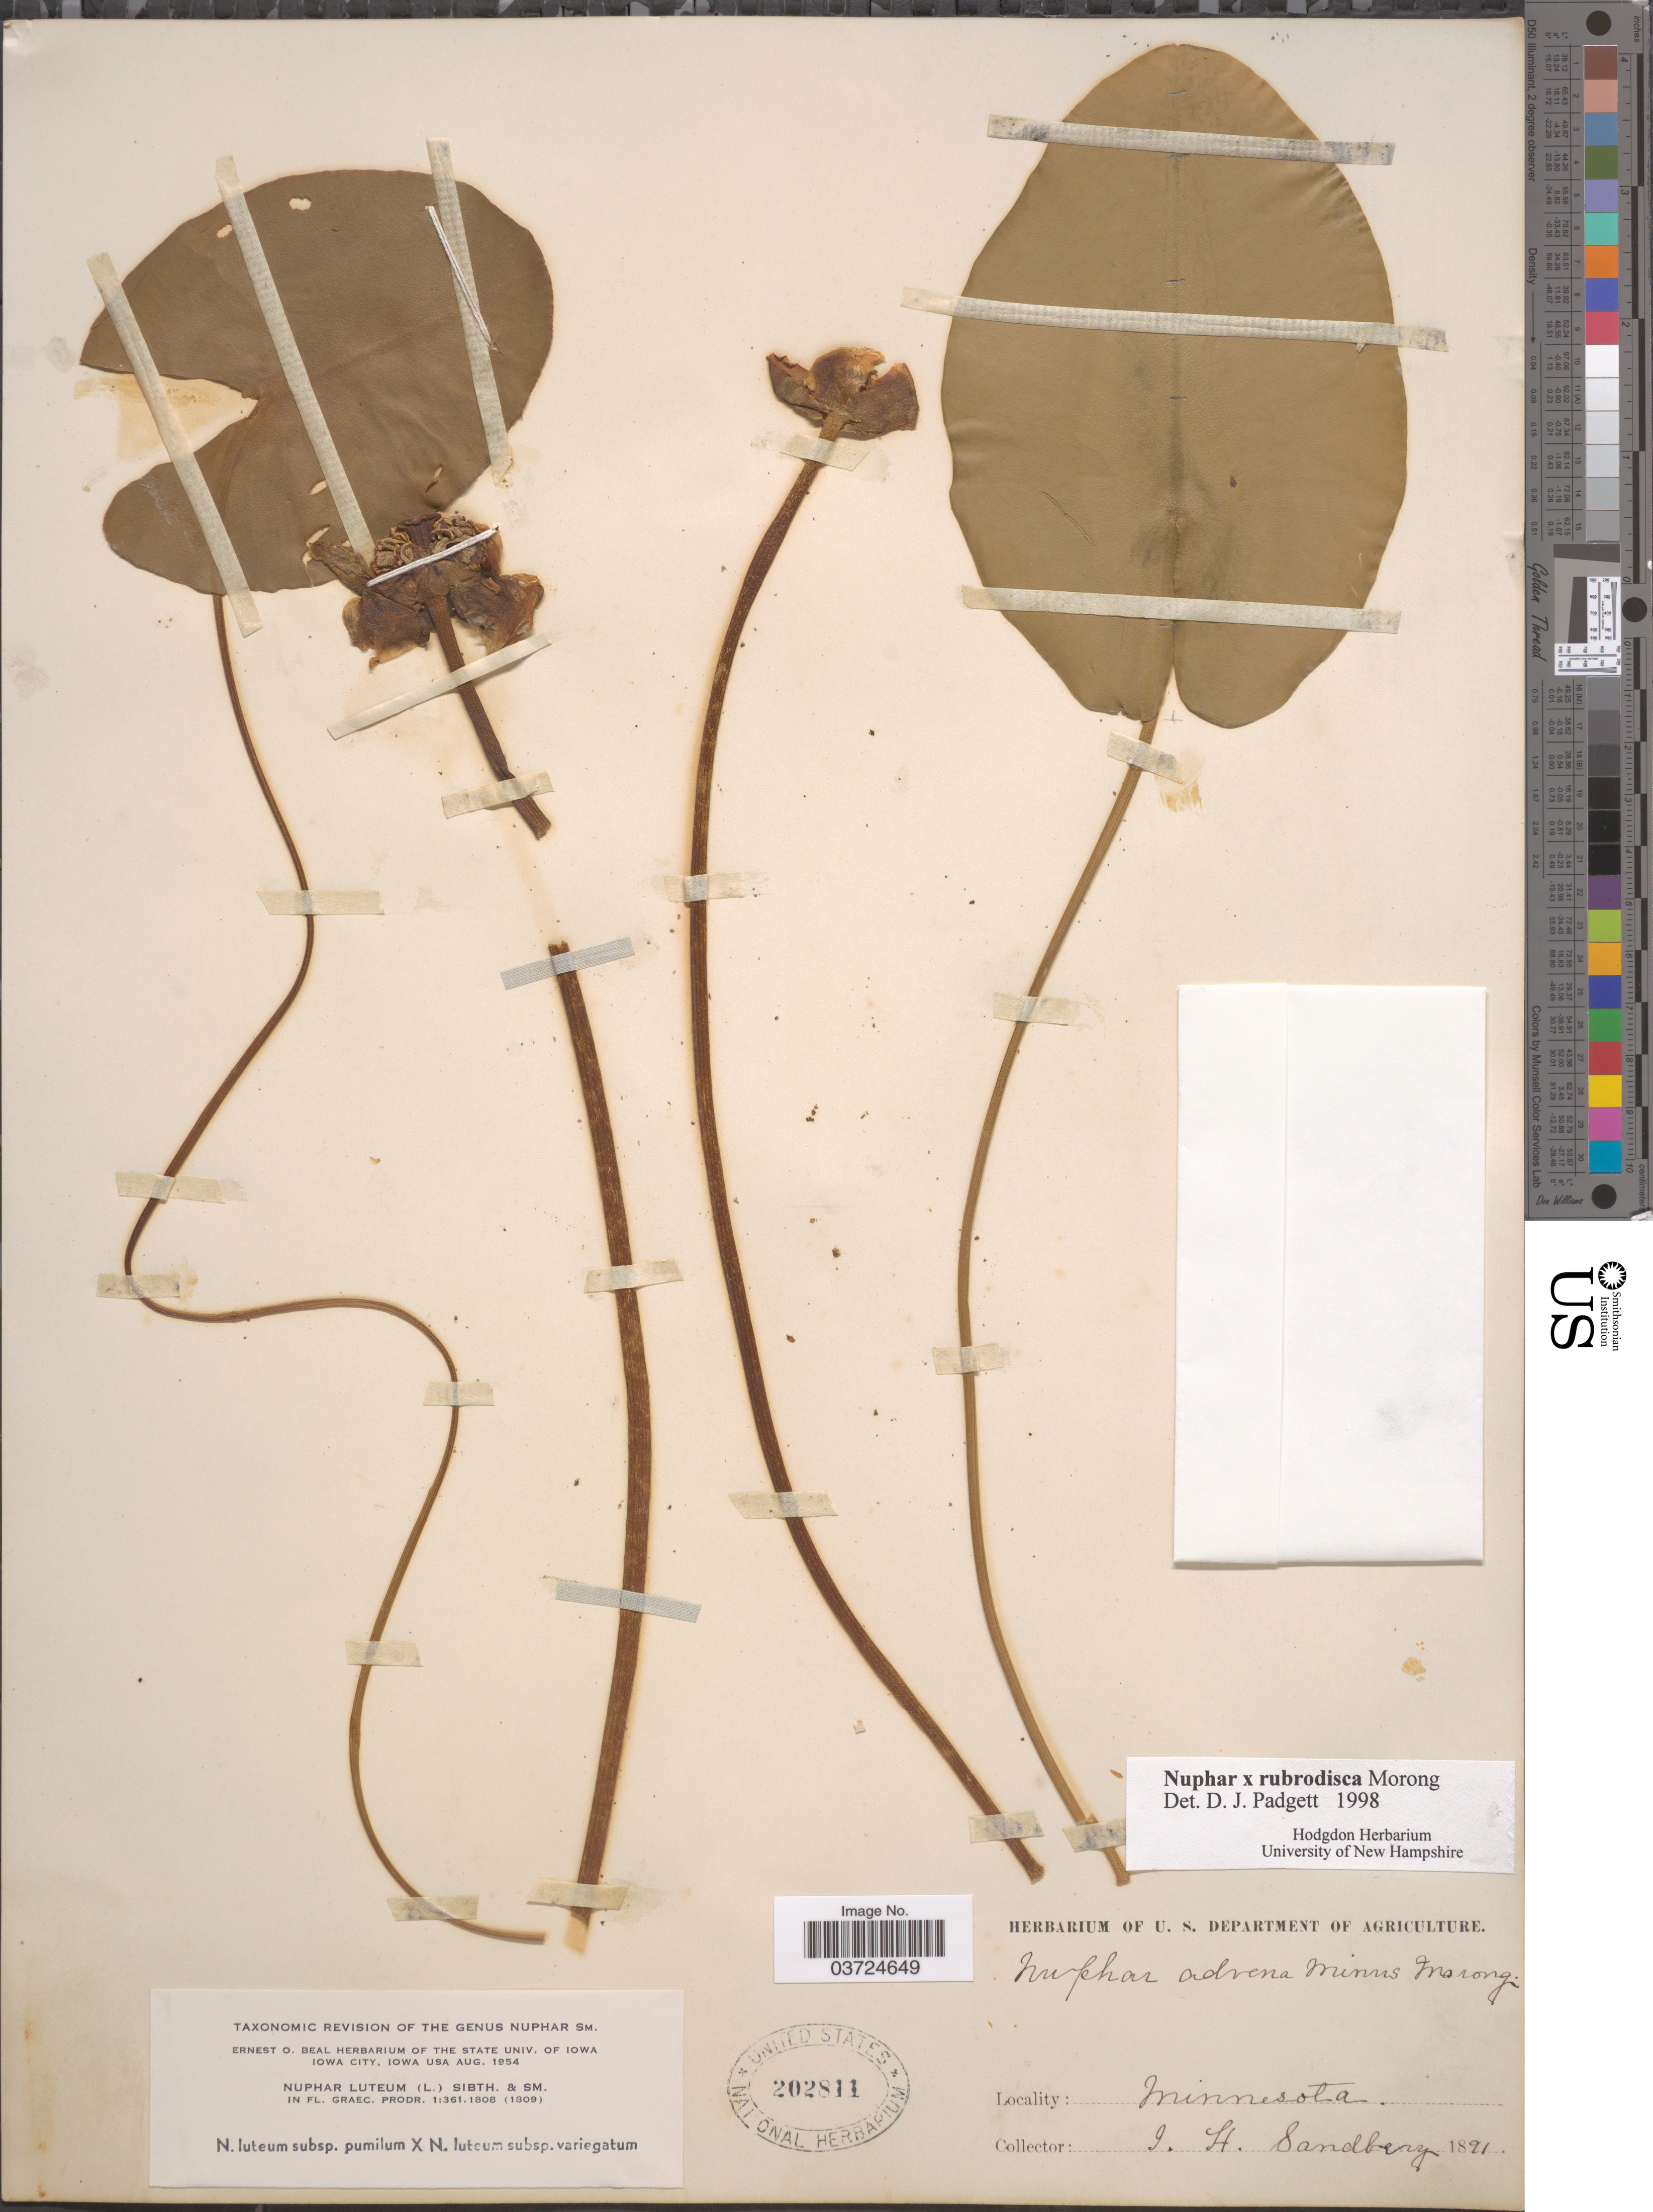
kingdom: Plantae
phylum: Tracheophyta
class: Magnoliopsida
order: Nymphaeales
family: Nymphaeaceae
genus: Nuphar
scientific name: Nuphar rubrodisca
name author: Morong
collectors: J. H. Sandberg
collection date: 1891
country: United States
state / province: Minnesota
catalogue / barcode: US 202811